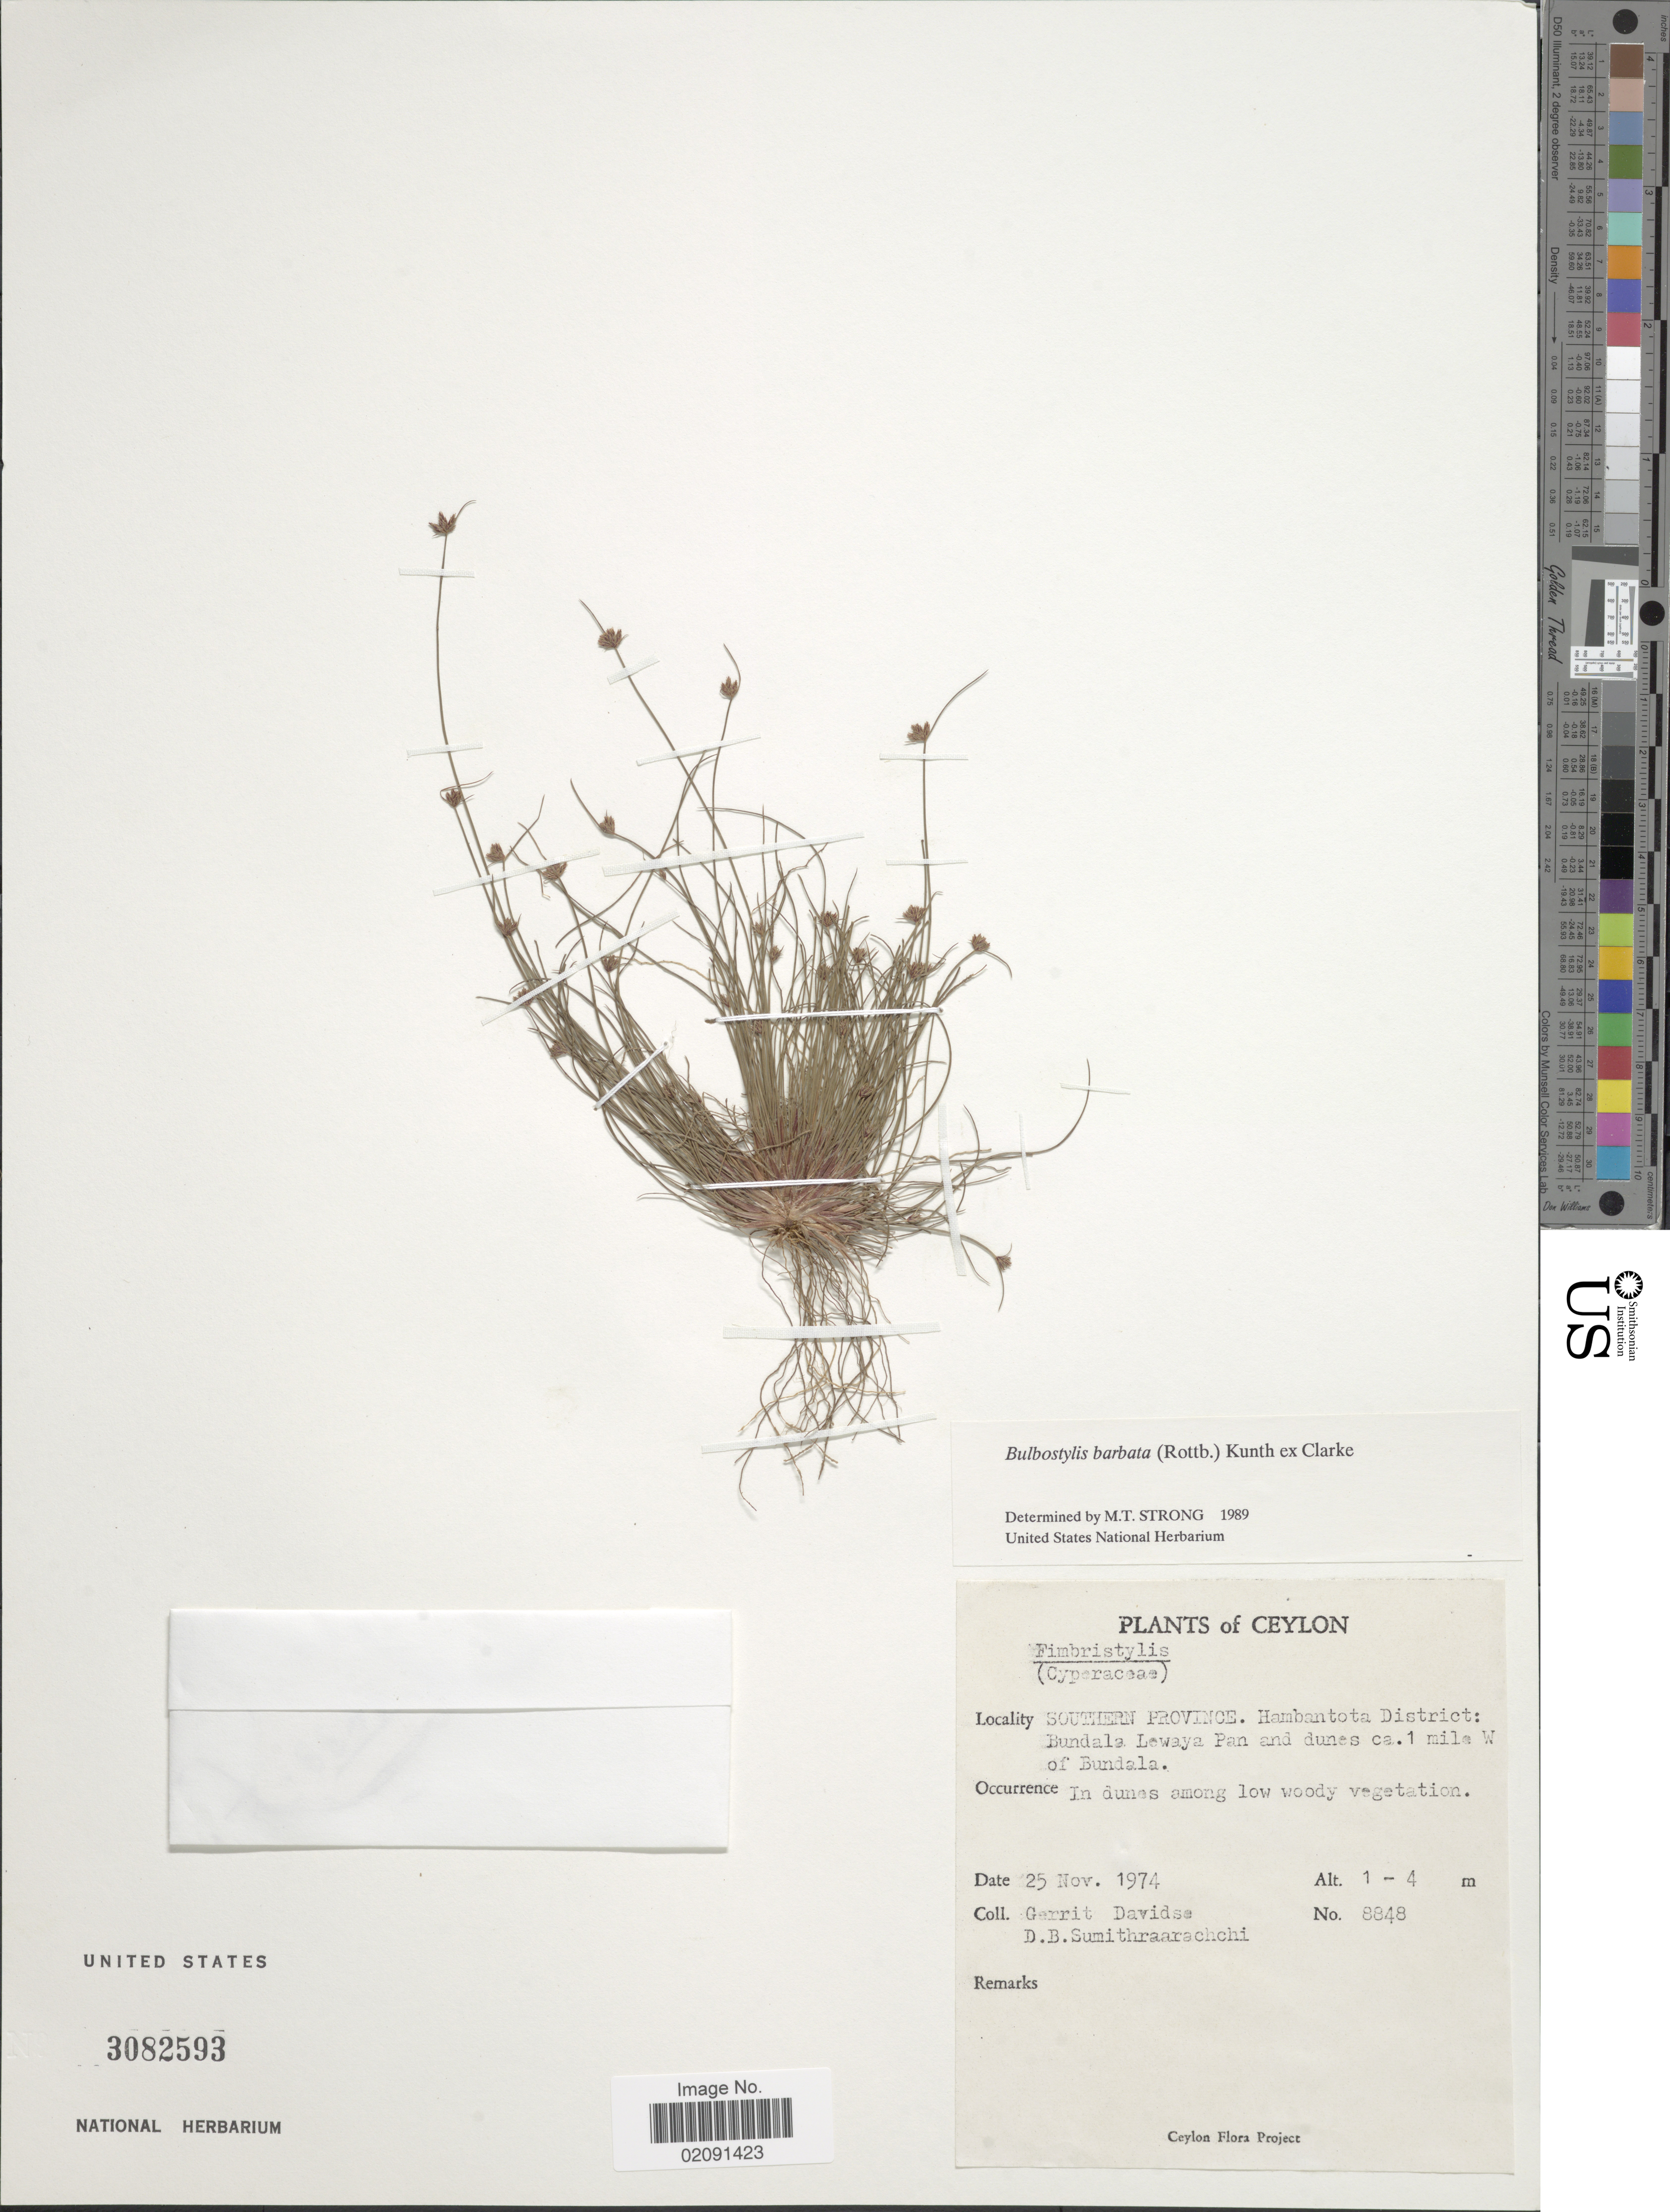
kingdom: Plantae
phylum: Tracheophyta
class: Liliopsida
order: Poales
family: Cyperaceae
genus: Bulbostylis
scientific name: Bulbostylis barbata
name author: (Rottb.) C.B. Clarke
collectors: G. Davidse & D. B. Sumithraarachchi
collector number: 8848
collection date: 1974-11-25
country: Sri Lanka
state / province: Southern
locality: Ceylon, Hambantota District: Bundala Lewaya Pan and dunes ca. 1 mile W of Bundala.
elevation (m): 1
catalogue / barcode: US 3082593